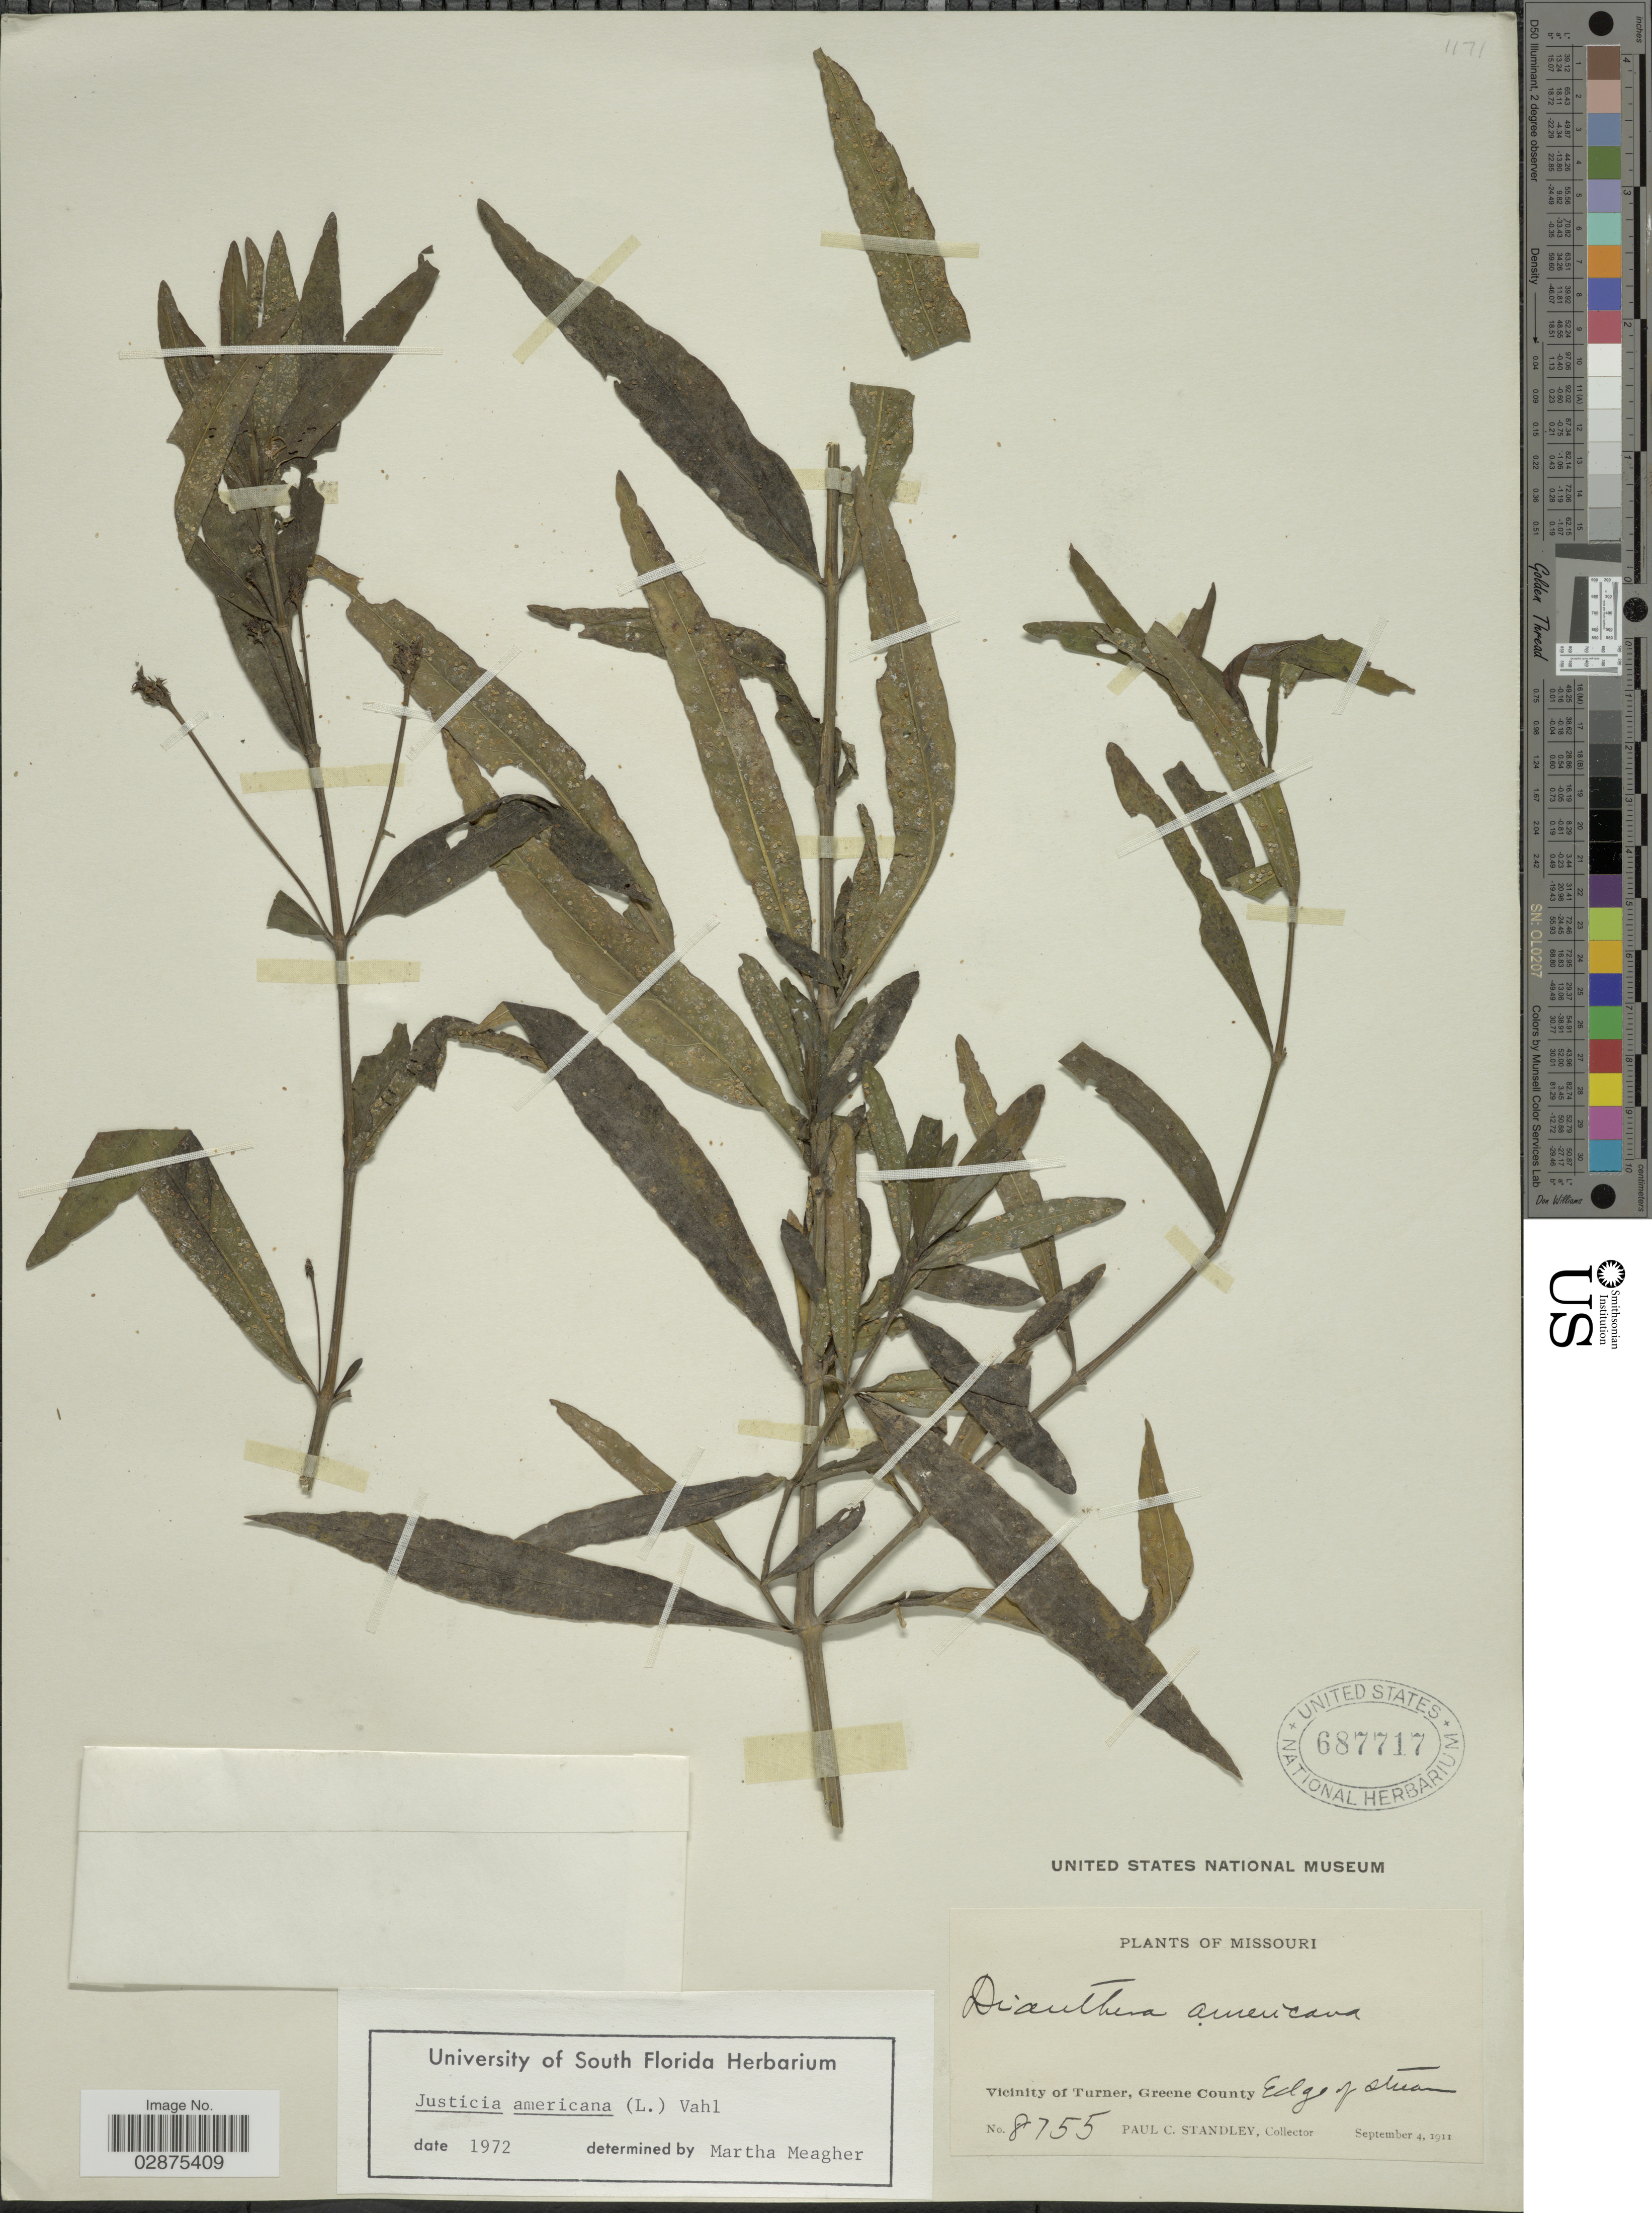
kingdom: Plantae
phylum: Tracheophyta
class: Magnoliopsida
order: Lamiales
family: Acanthaceae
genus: Justicia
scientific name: Justicia americana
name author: (L.) Vahl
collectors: P. C. Standley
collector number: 8755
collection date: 1911-09-04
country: United States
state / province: Missouri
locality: Vicinity of Turner, Greene County.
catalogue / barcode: US 687717